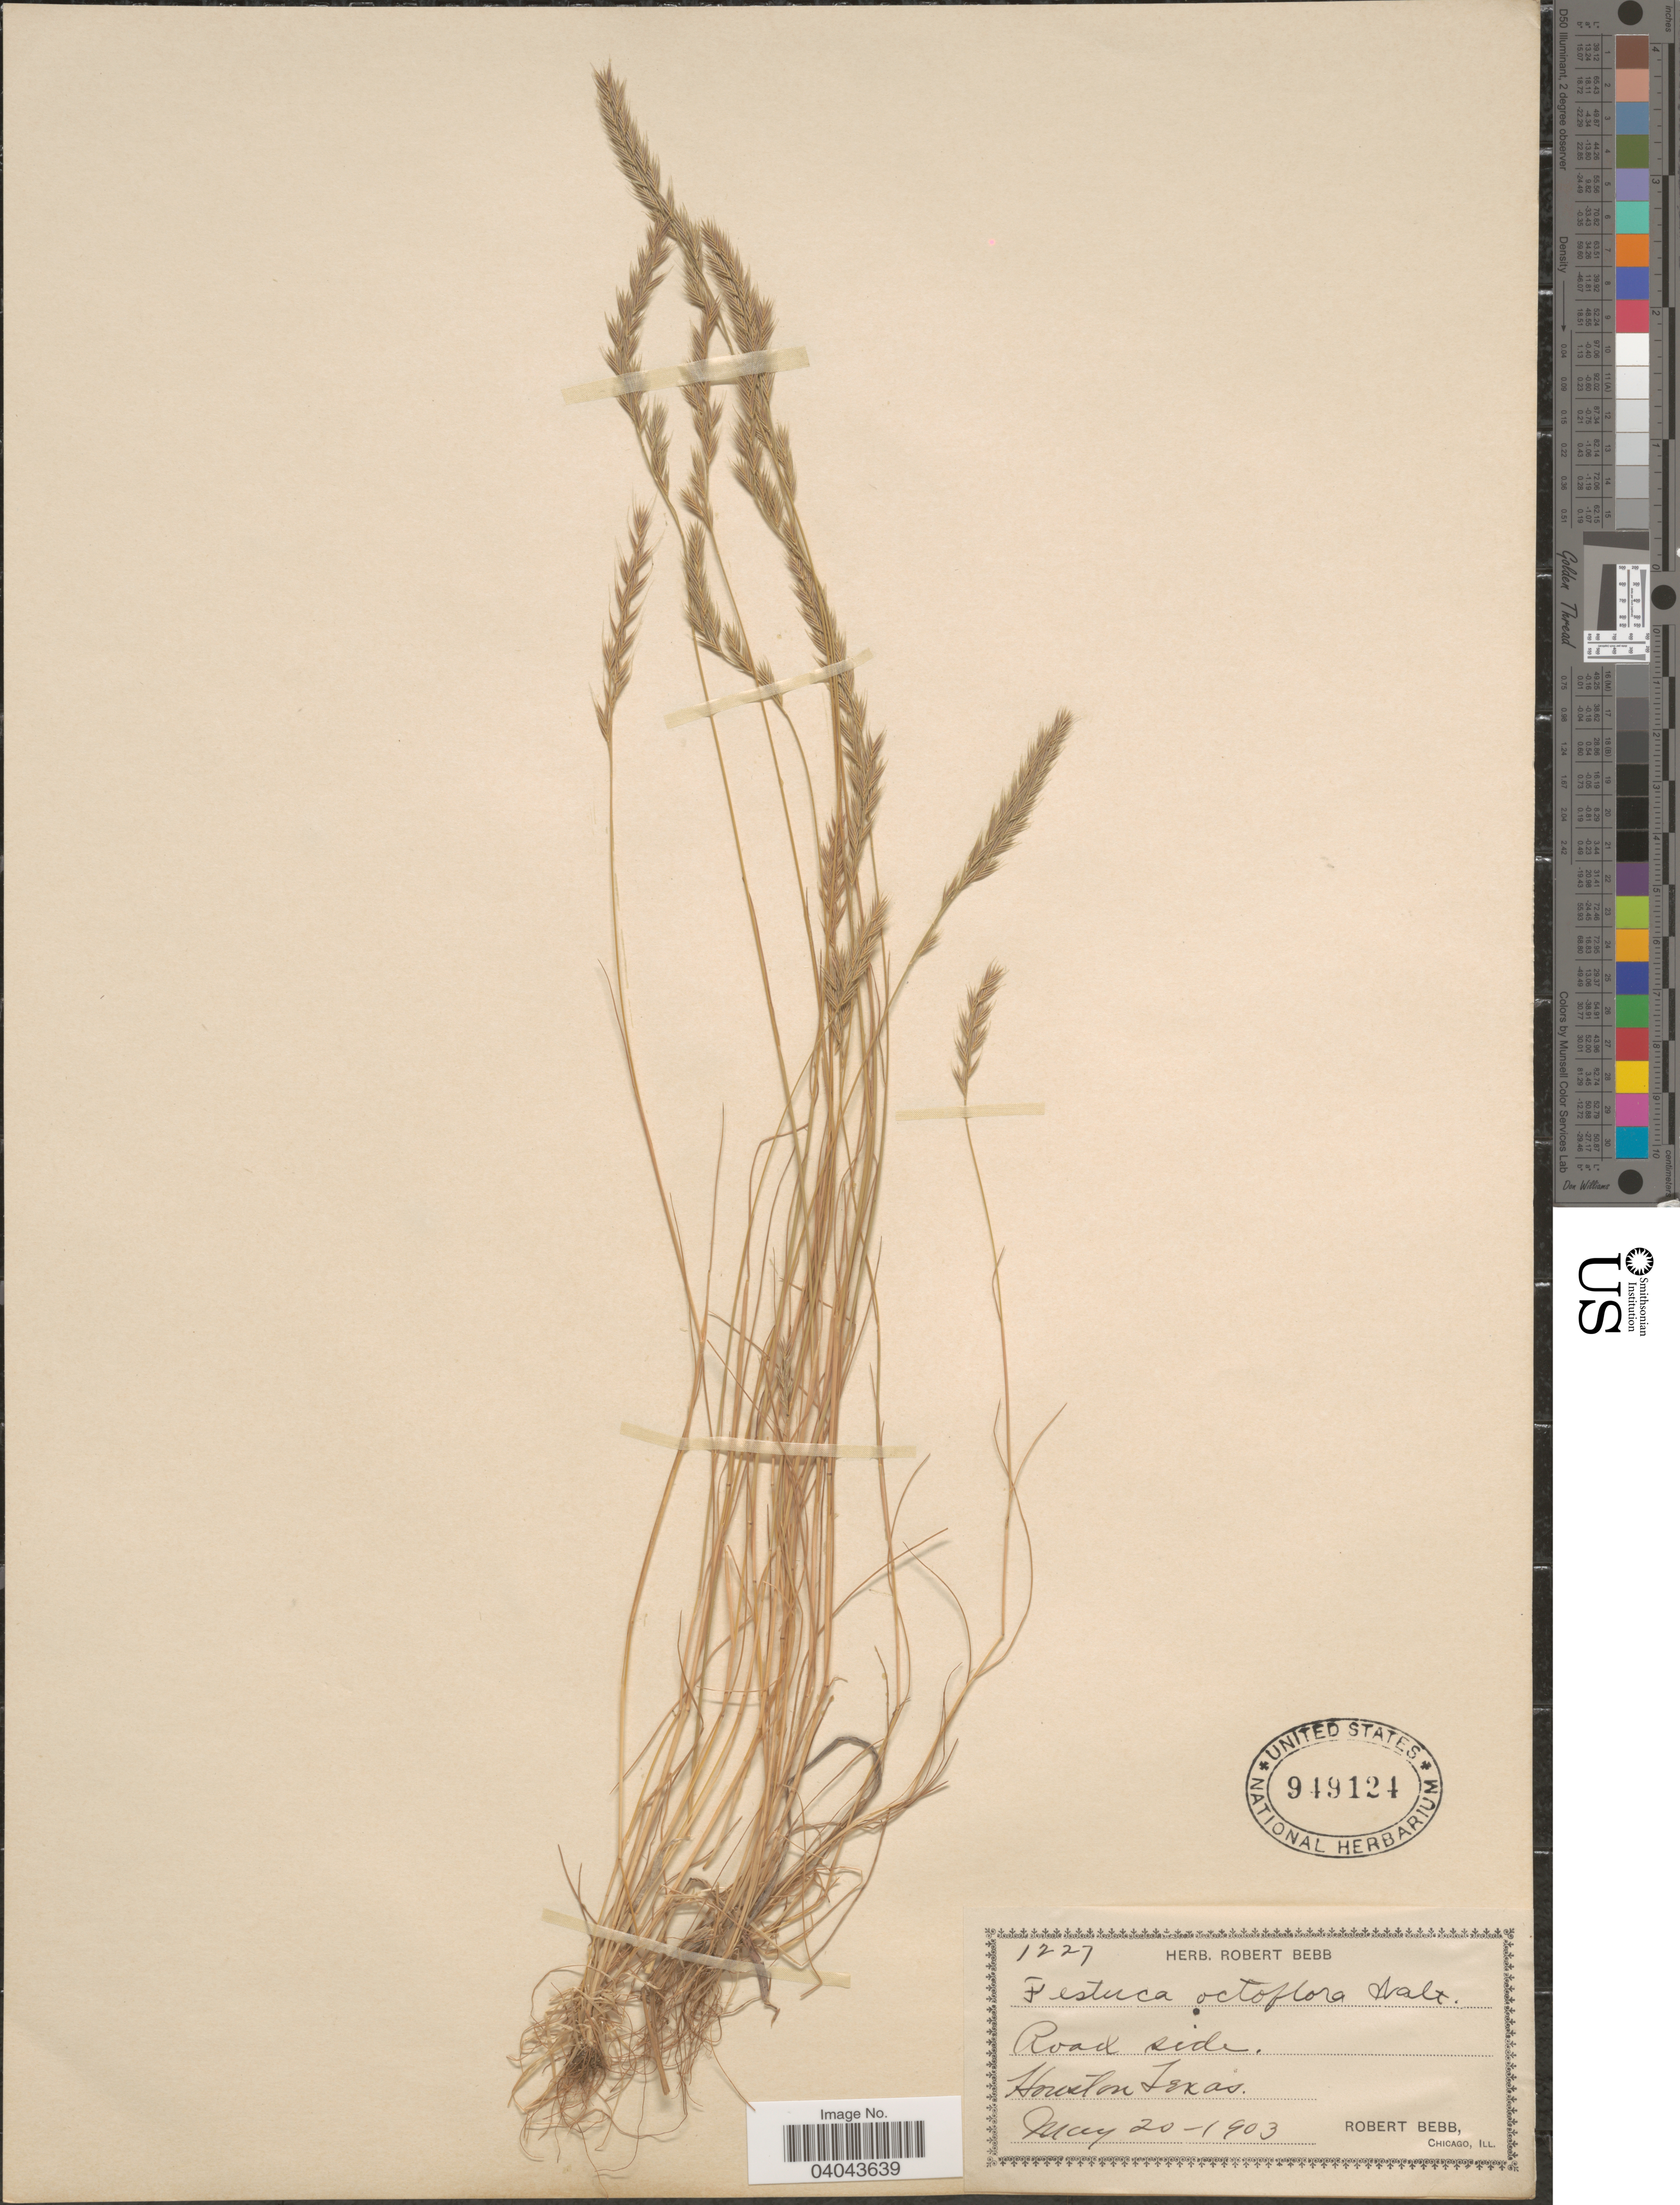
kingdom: Plantae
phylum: Tracheophyta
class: Liliopsida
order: Poales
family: Poaceae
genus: Festuca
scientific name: Festuca octoflora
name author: Walter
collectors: R. Bebb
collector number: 1227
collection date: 1903-05-20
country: United States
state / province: Texas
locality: Houston.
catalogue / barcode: US 949124